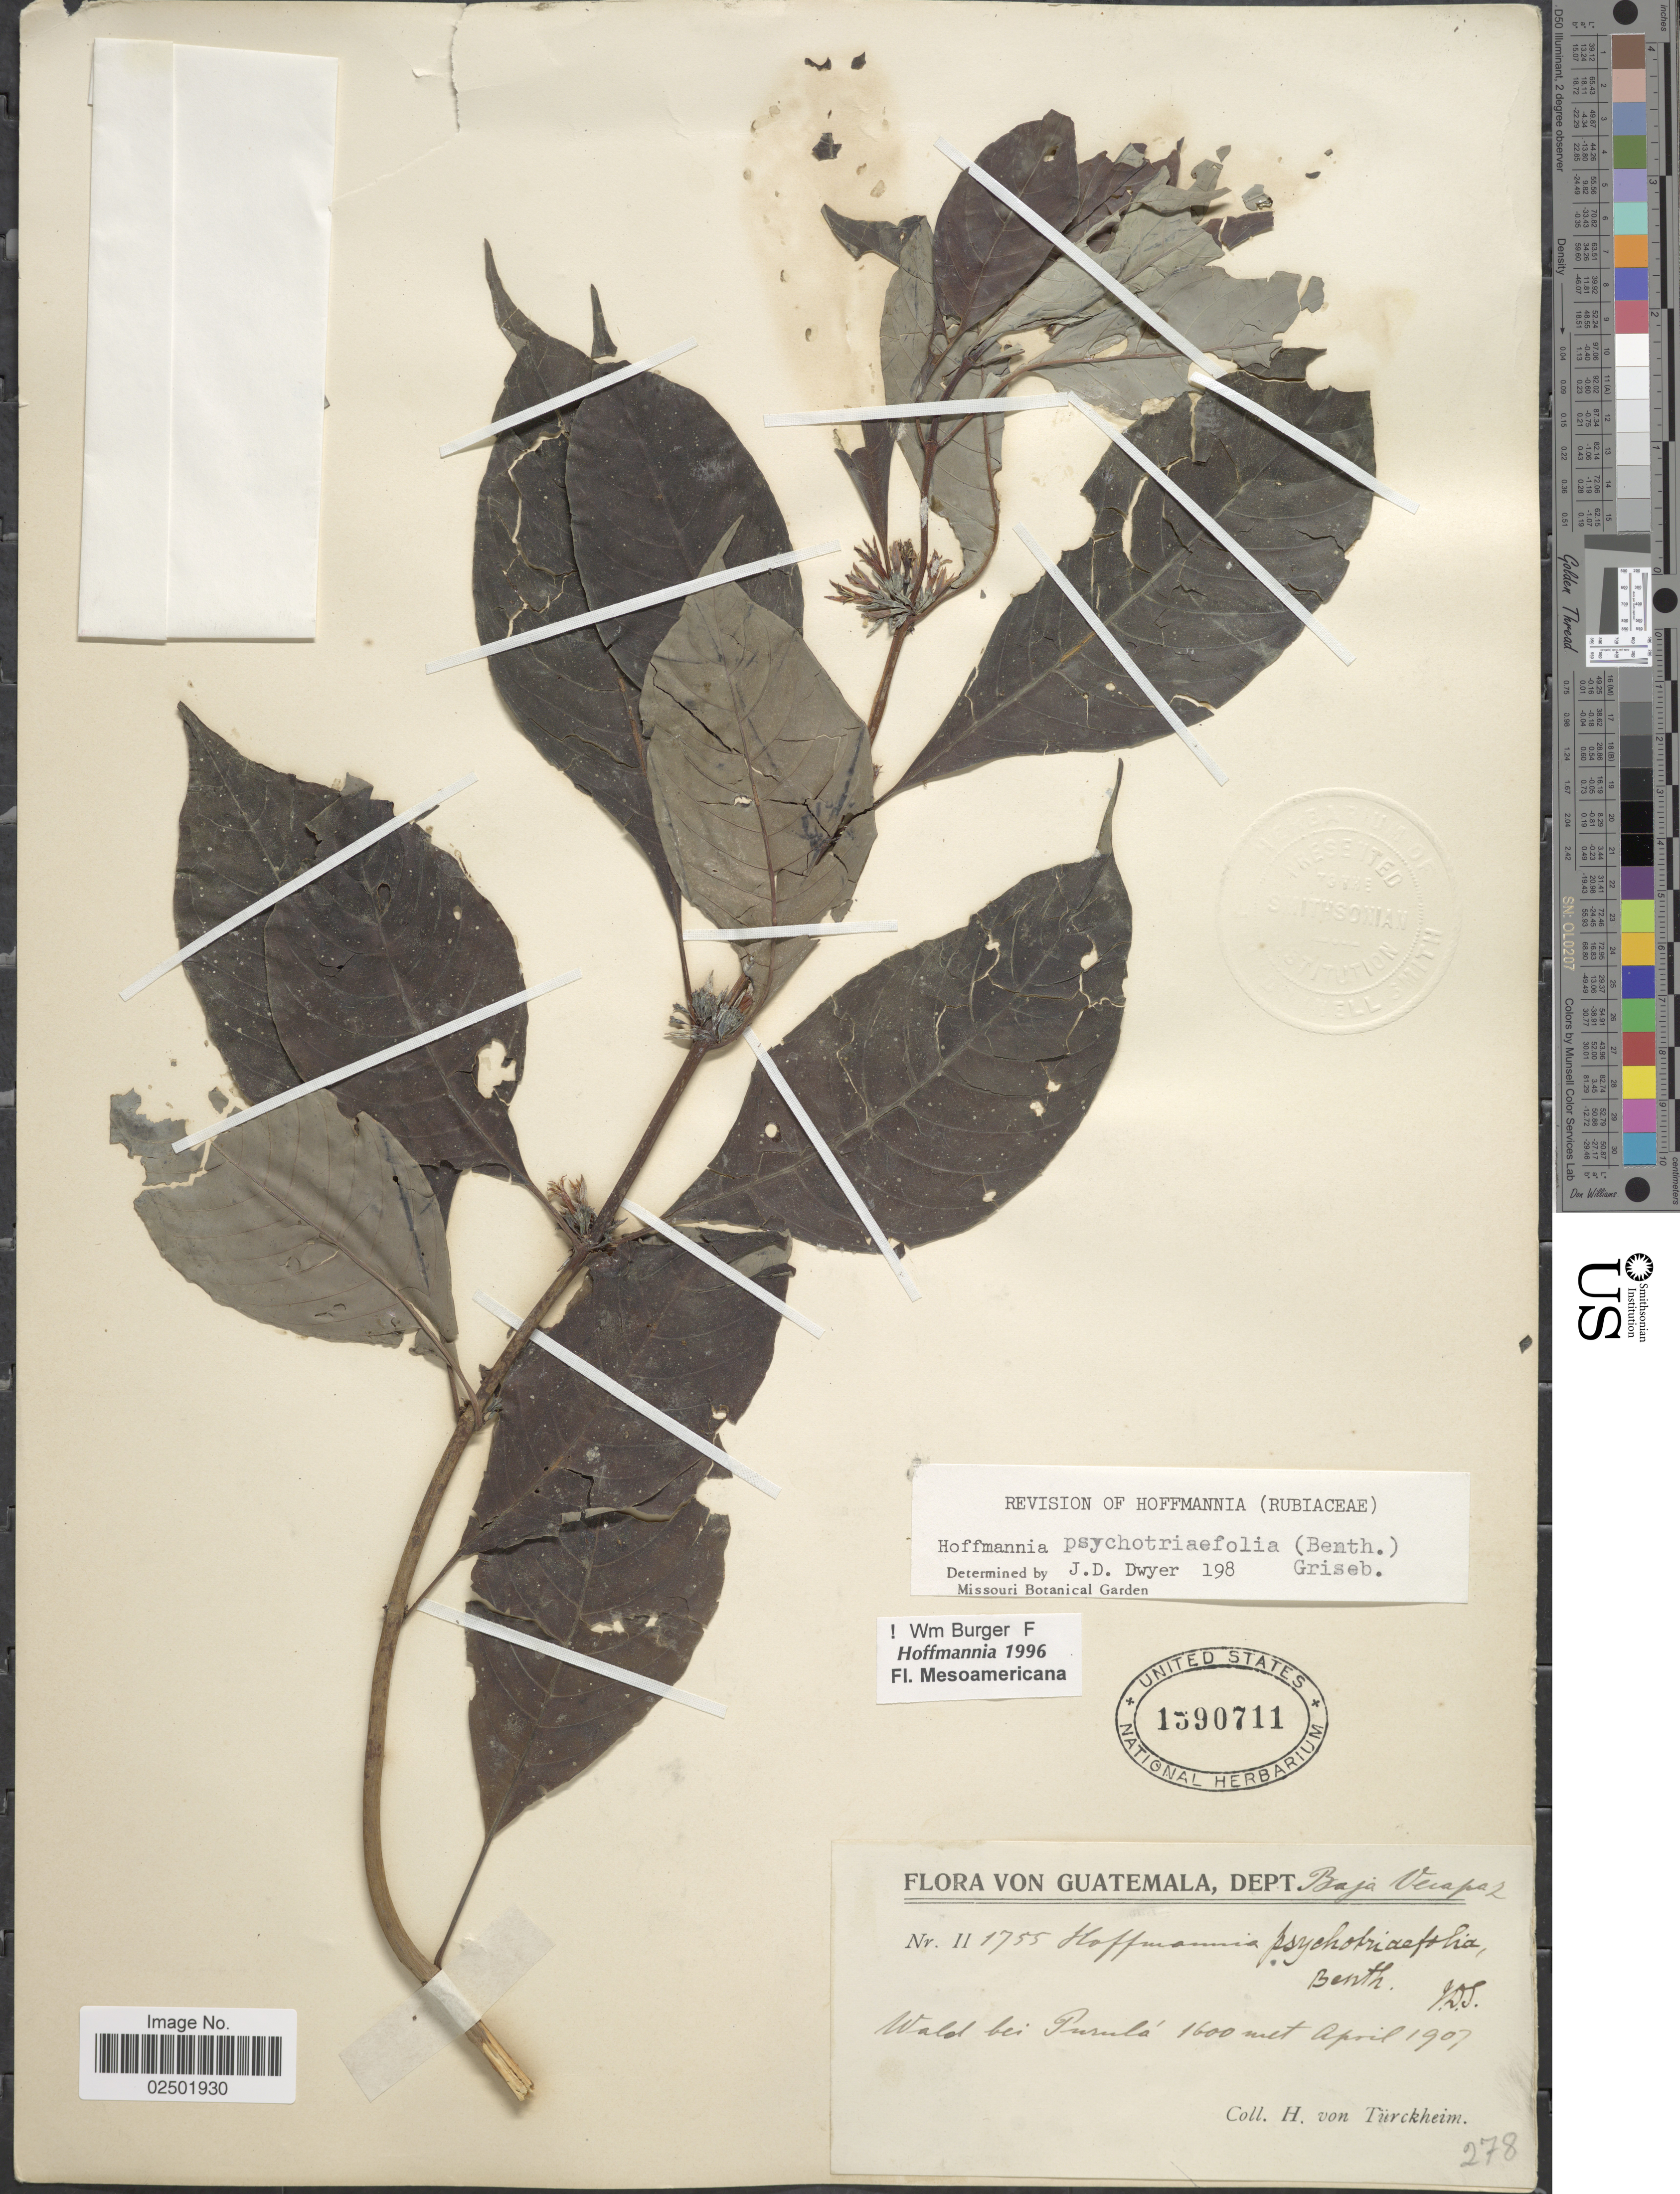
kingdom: Plantae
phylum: Tracheophyta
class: Magnoliopsida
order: Gentianales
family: Rubiaceae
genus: Hoffmannia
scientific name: Hoffmannia psychotriifolia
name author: (Benth.) Griseb.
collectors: H. von Türckheim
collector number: II 1755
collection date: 1907-04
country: Guatemala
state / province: Baja Verapaz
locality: Wald bei Insula.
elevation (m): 1600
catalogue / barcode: US 1390711